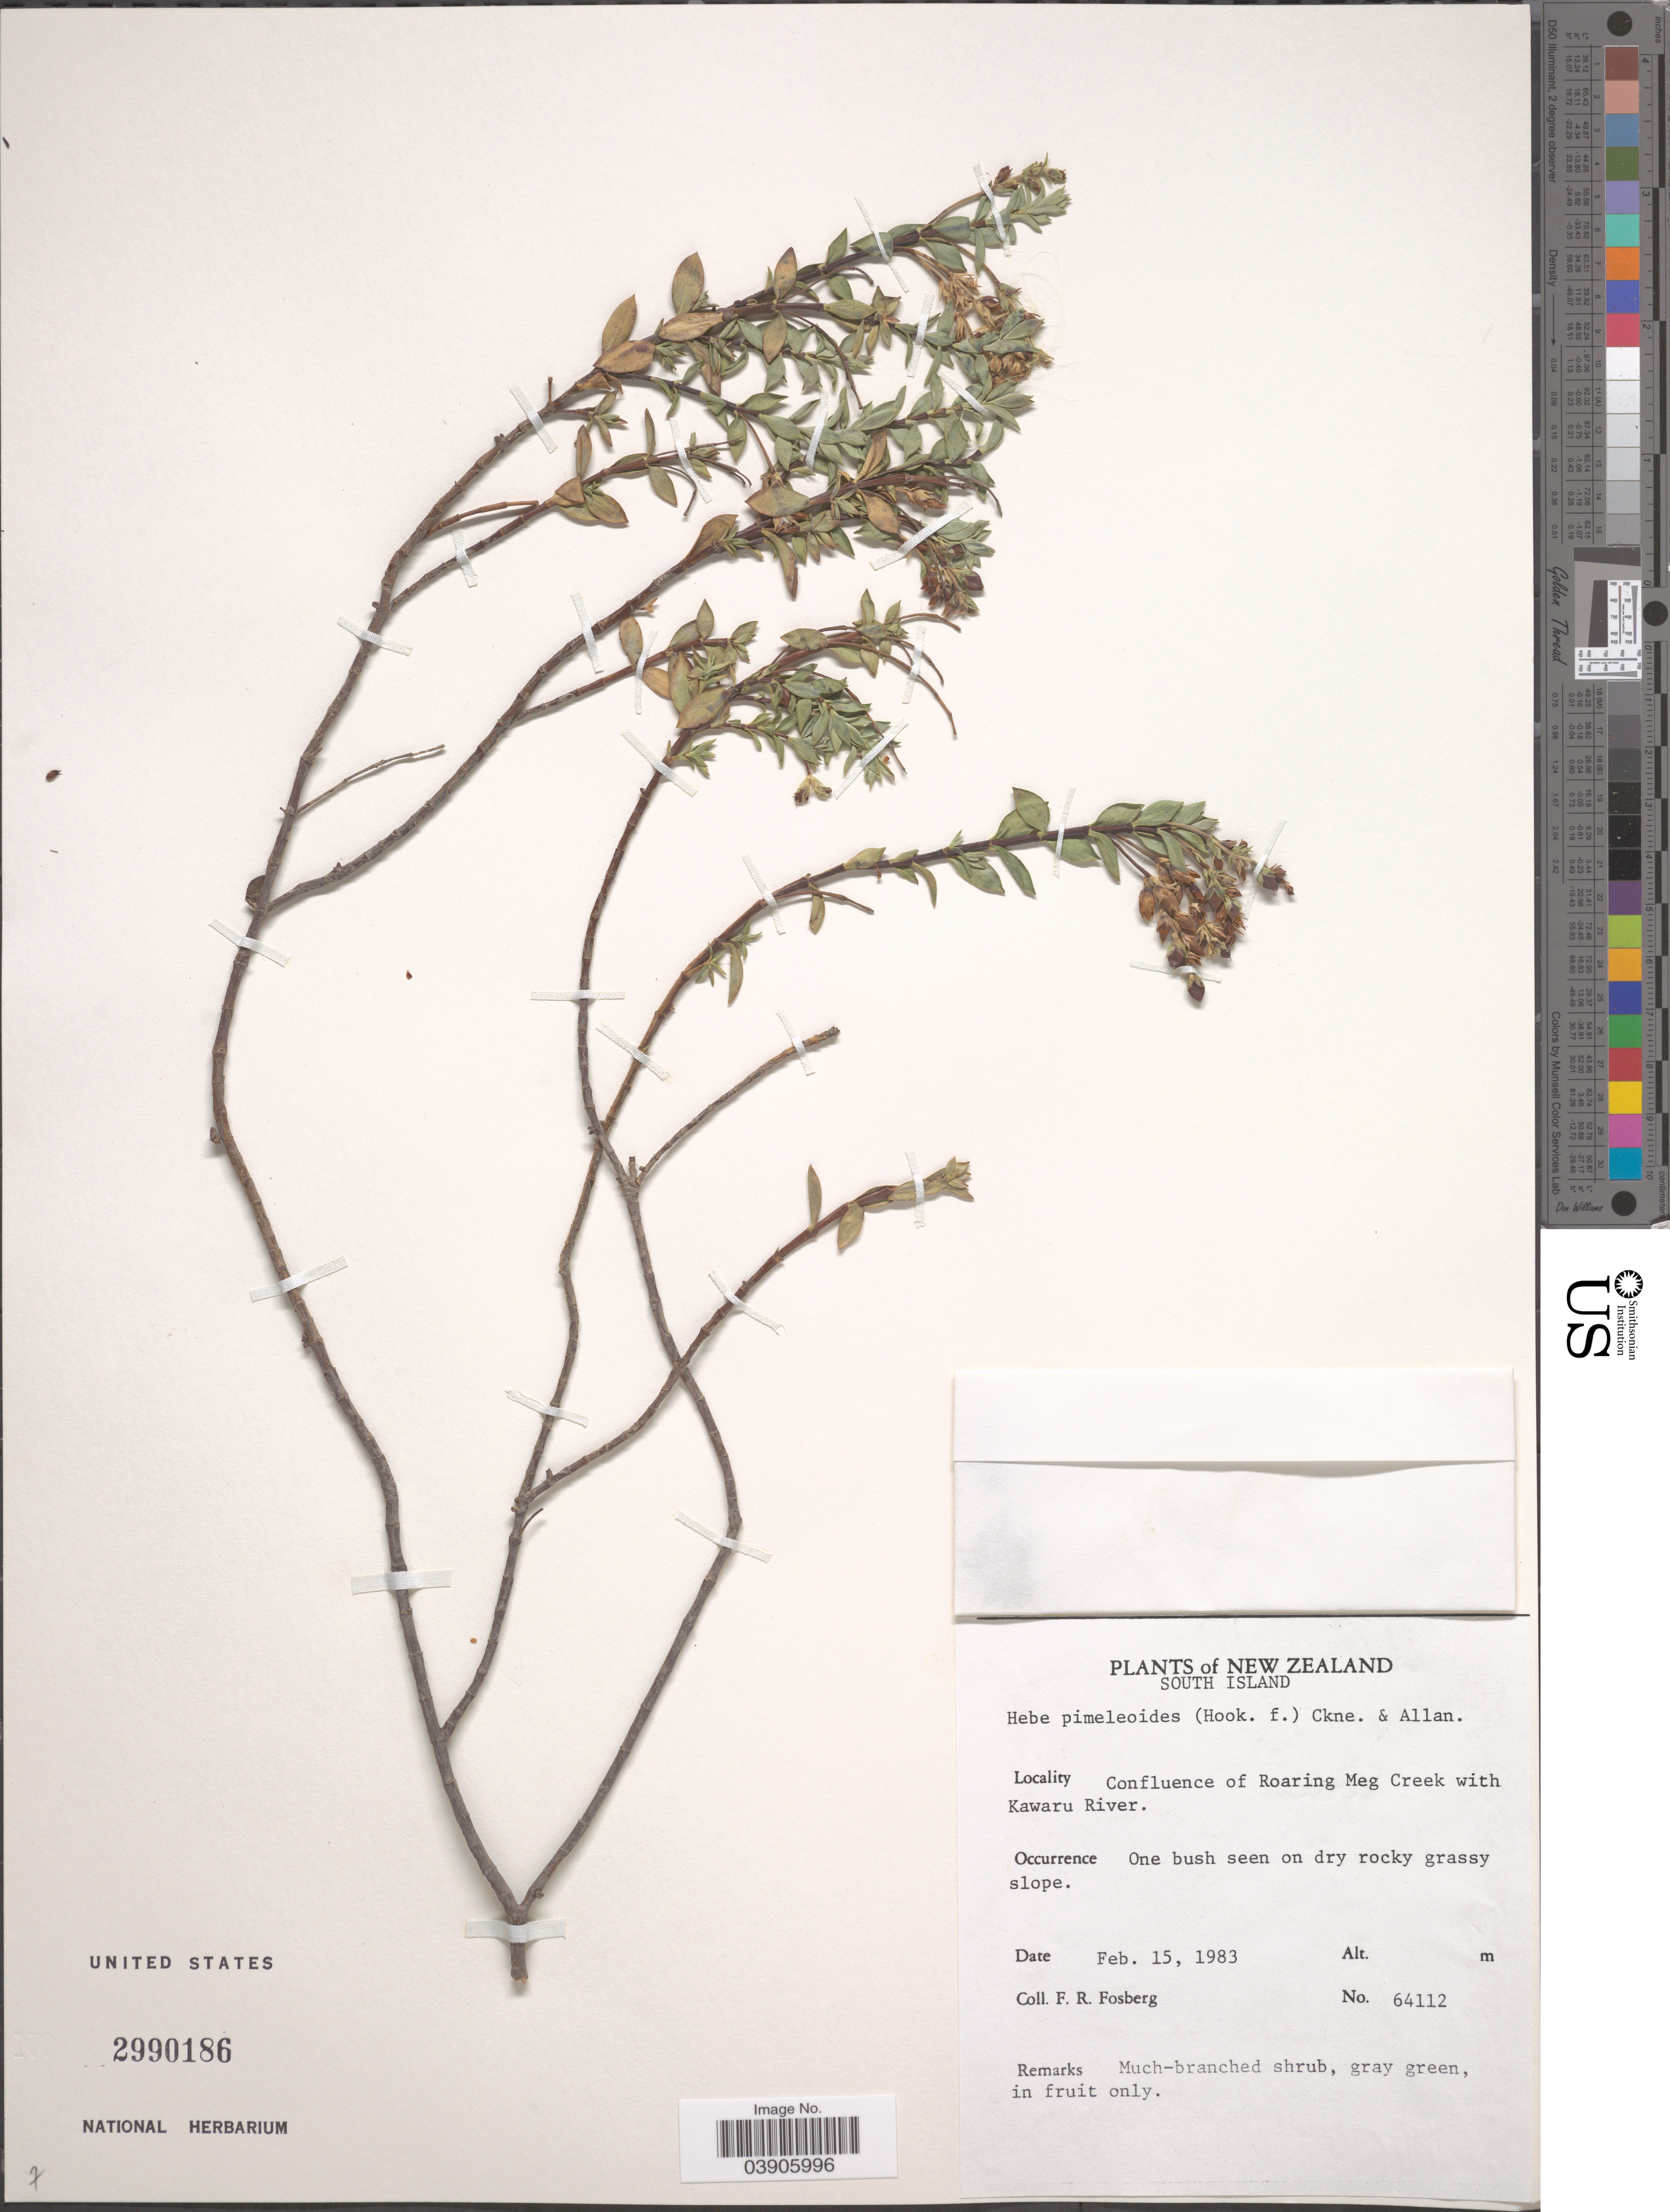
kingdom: Plantae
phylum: Tracheophyta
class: Magnoliopsida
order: Lamiales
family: Plantaginaceae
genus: Hebe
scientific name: Hebe pimeleoides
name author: (Hook. f.) Cockayne & Allan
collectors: F. R. Fosberg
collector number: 64112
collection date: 1983-02-15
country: New Zealand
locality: South Island. Confluence of Roaring Meg Creek with Kawaru River.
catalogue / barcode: US 2990186